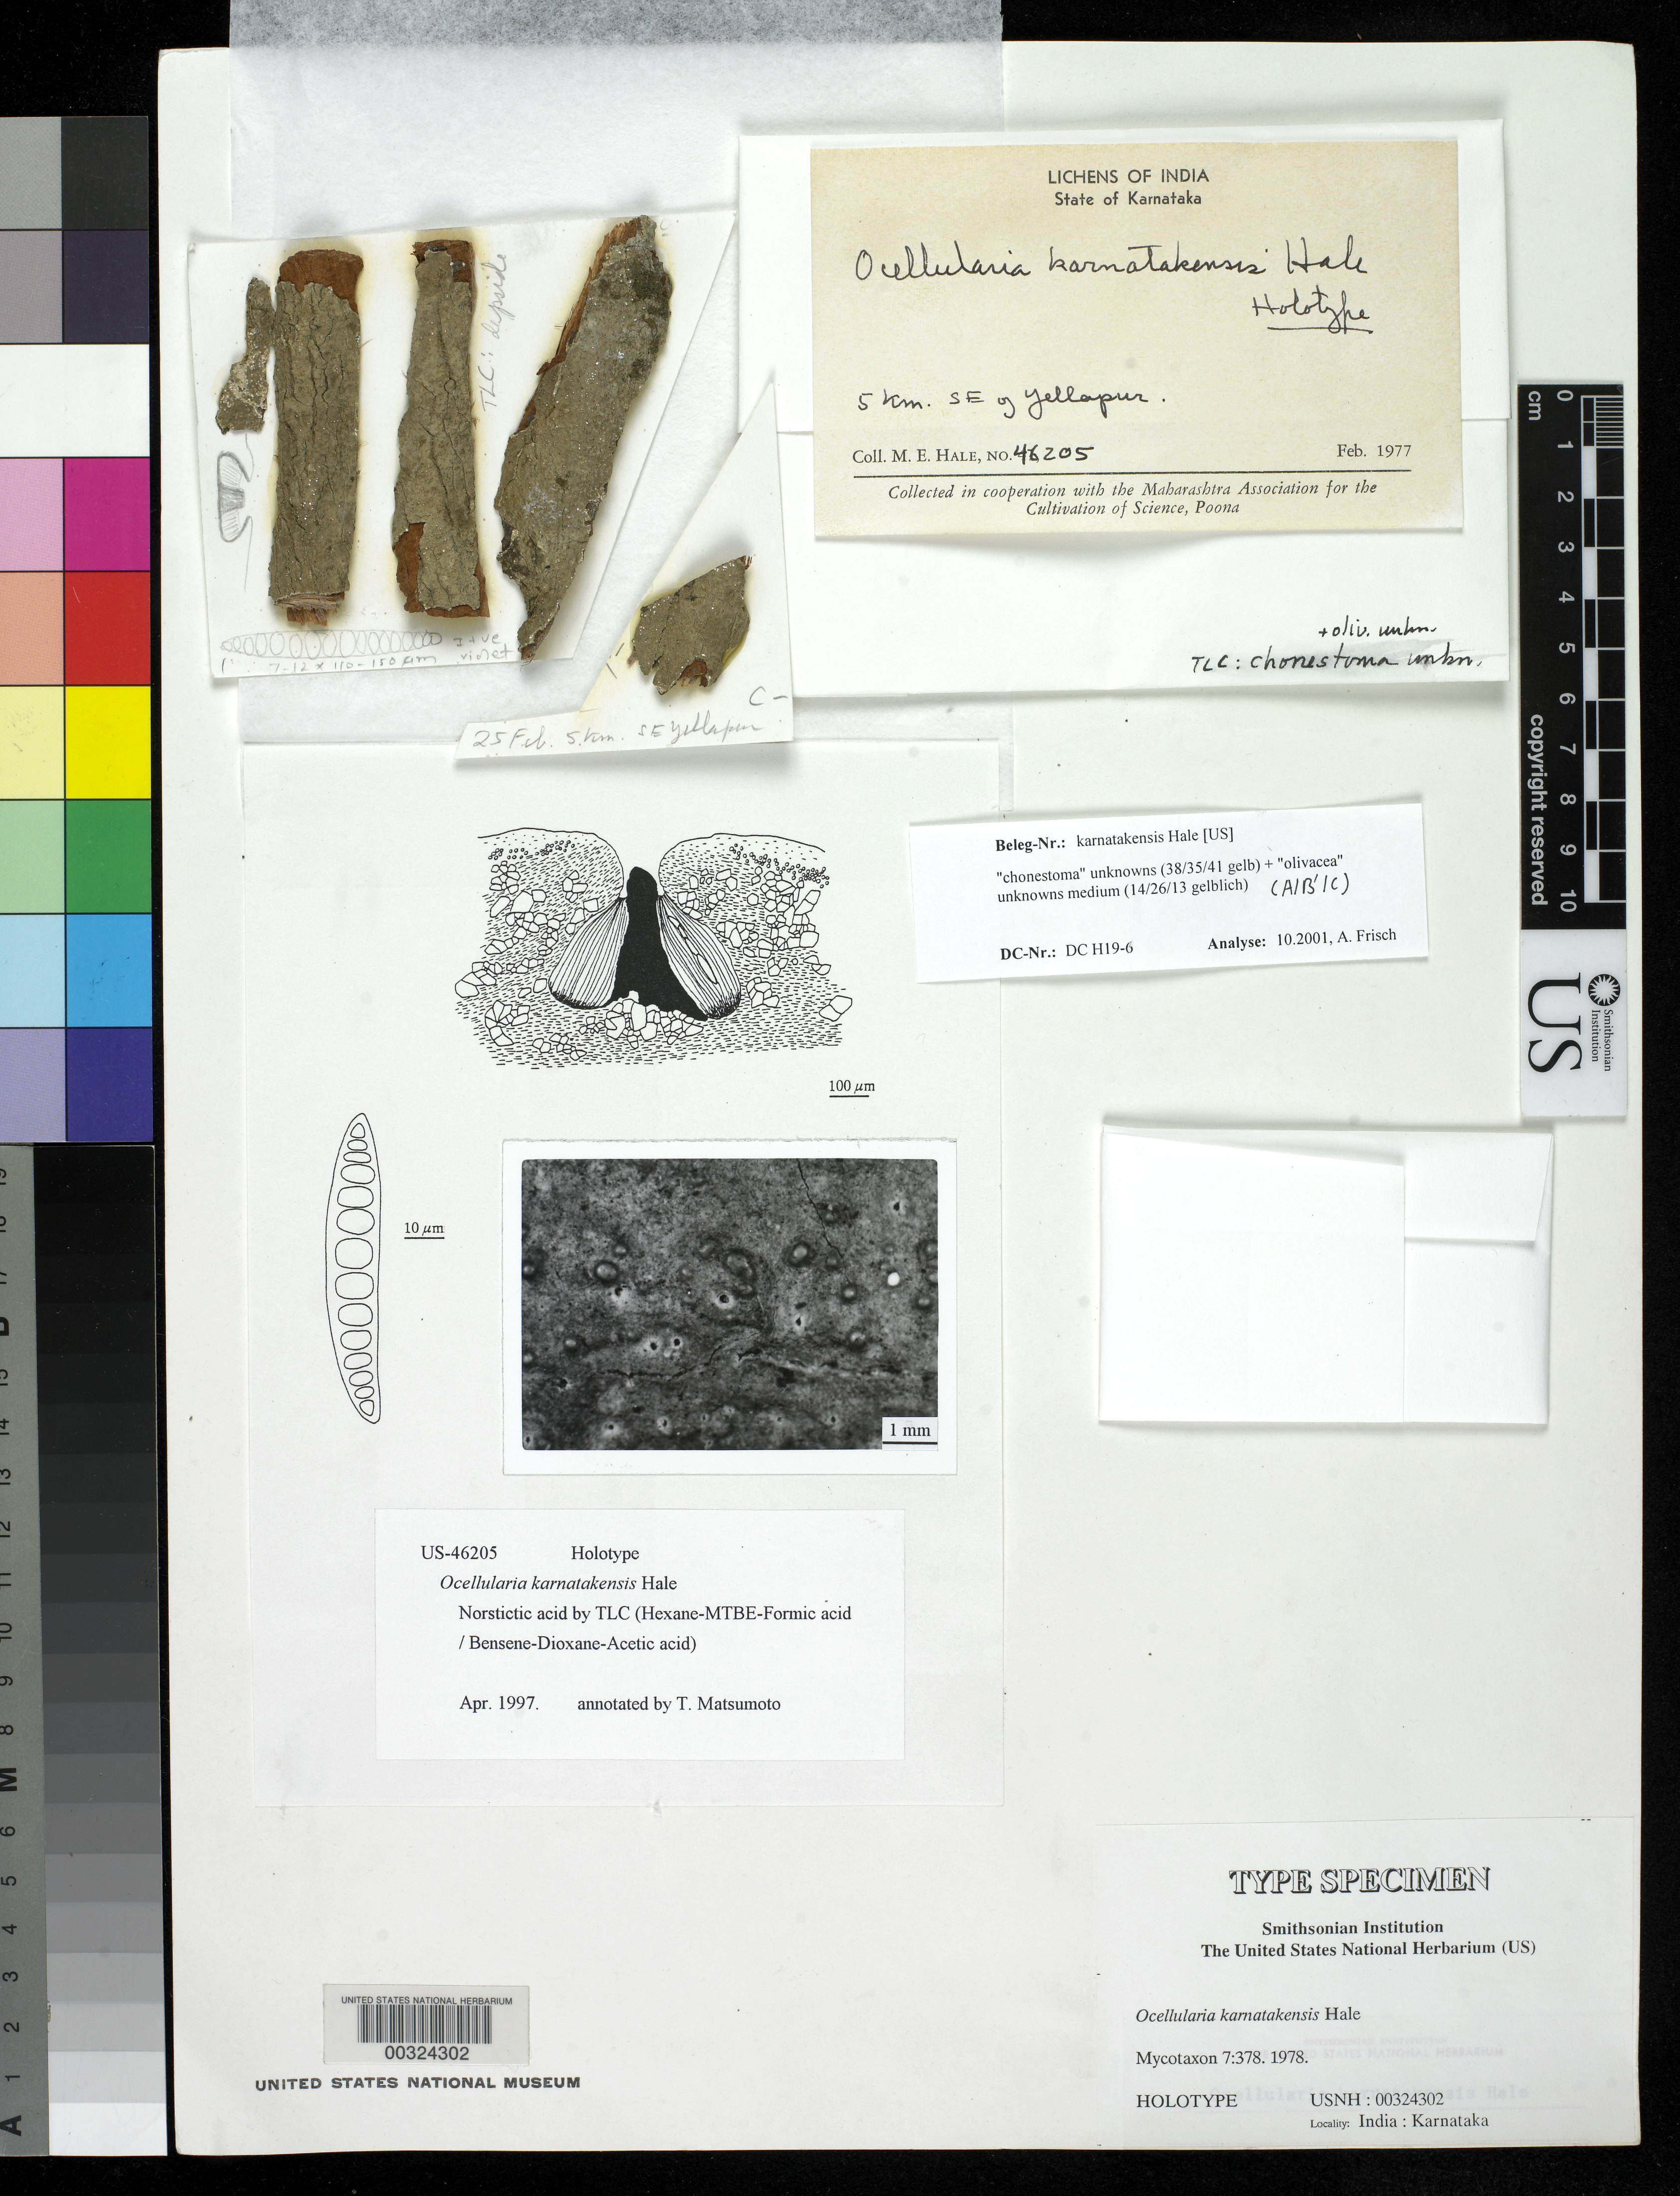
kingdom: Fungi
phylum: Ascomycota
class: Lecanoromycetes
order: Ostropales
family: Graphidaceae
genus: Ocellularia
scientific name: Ocellularia karnatakensis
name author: Hale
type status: Holotype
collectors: M. Hale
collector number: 46205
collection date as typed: Feb 1977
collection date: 1977-02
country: India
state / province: Karnataka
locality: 5 km of Yellapur.